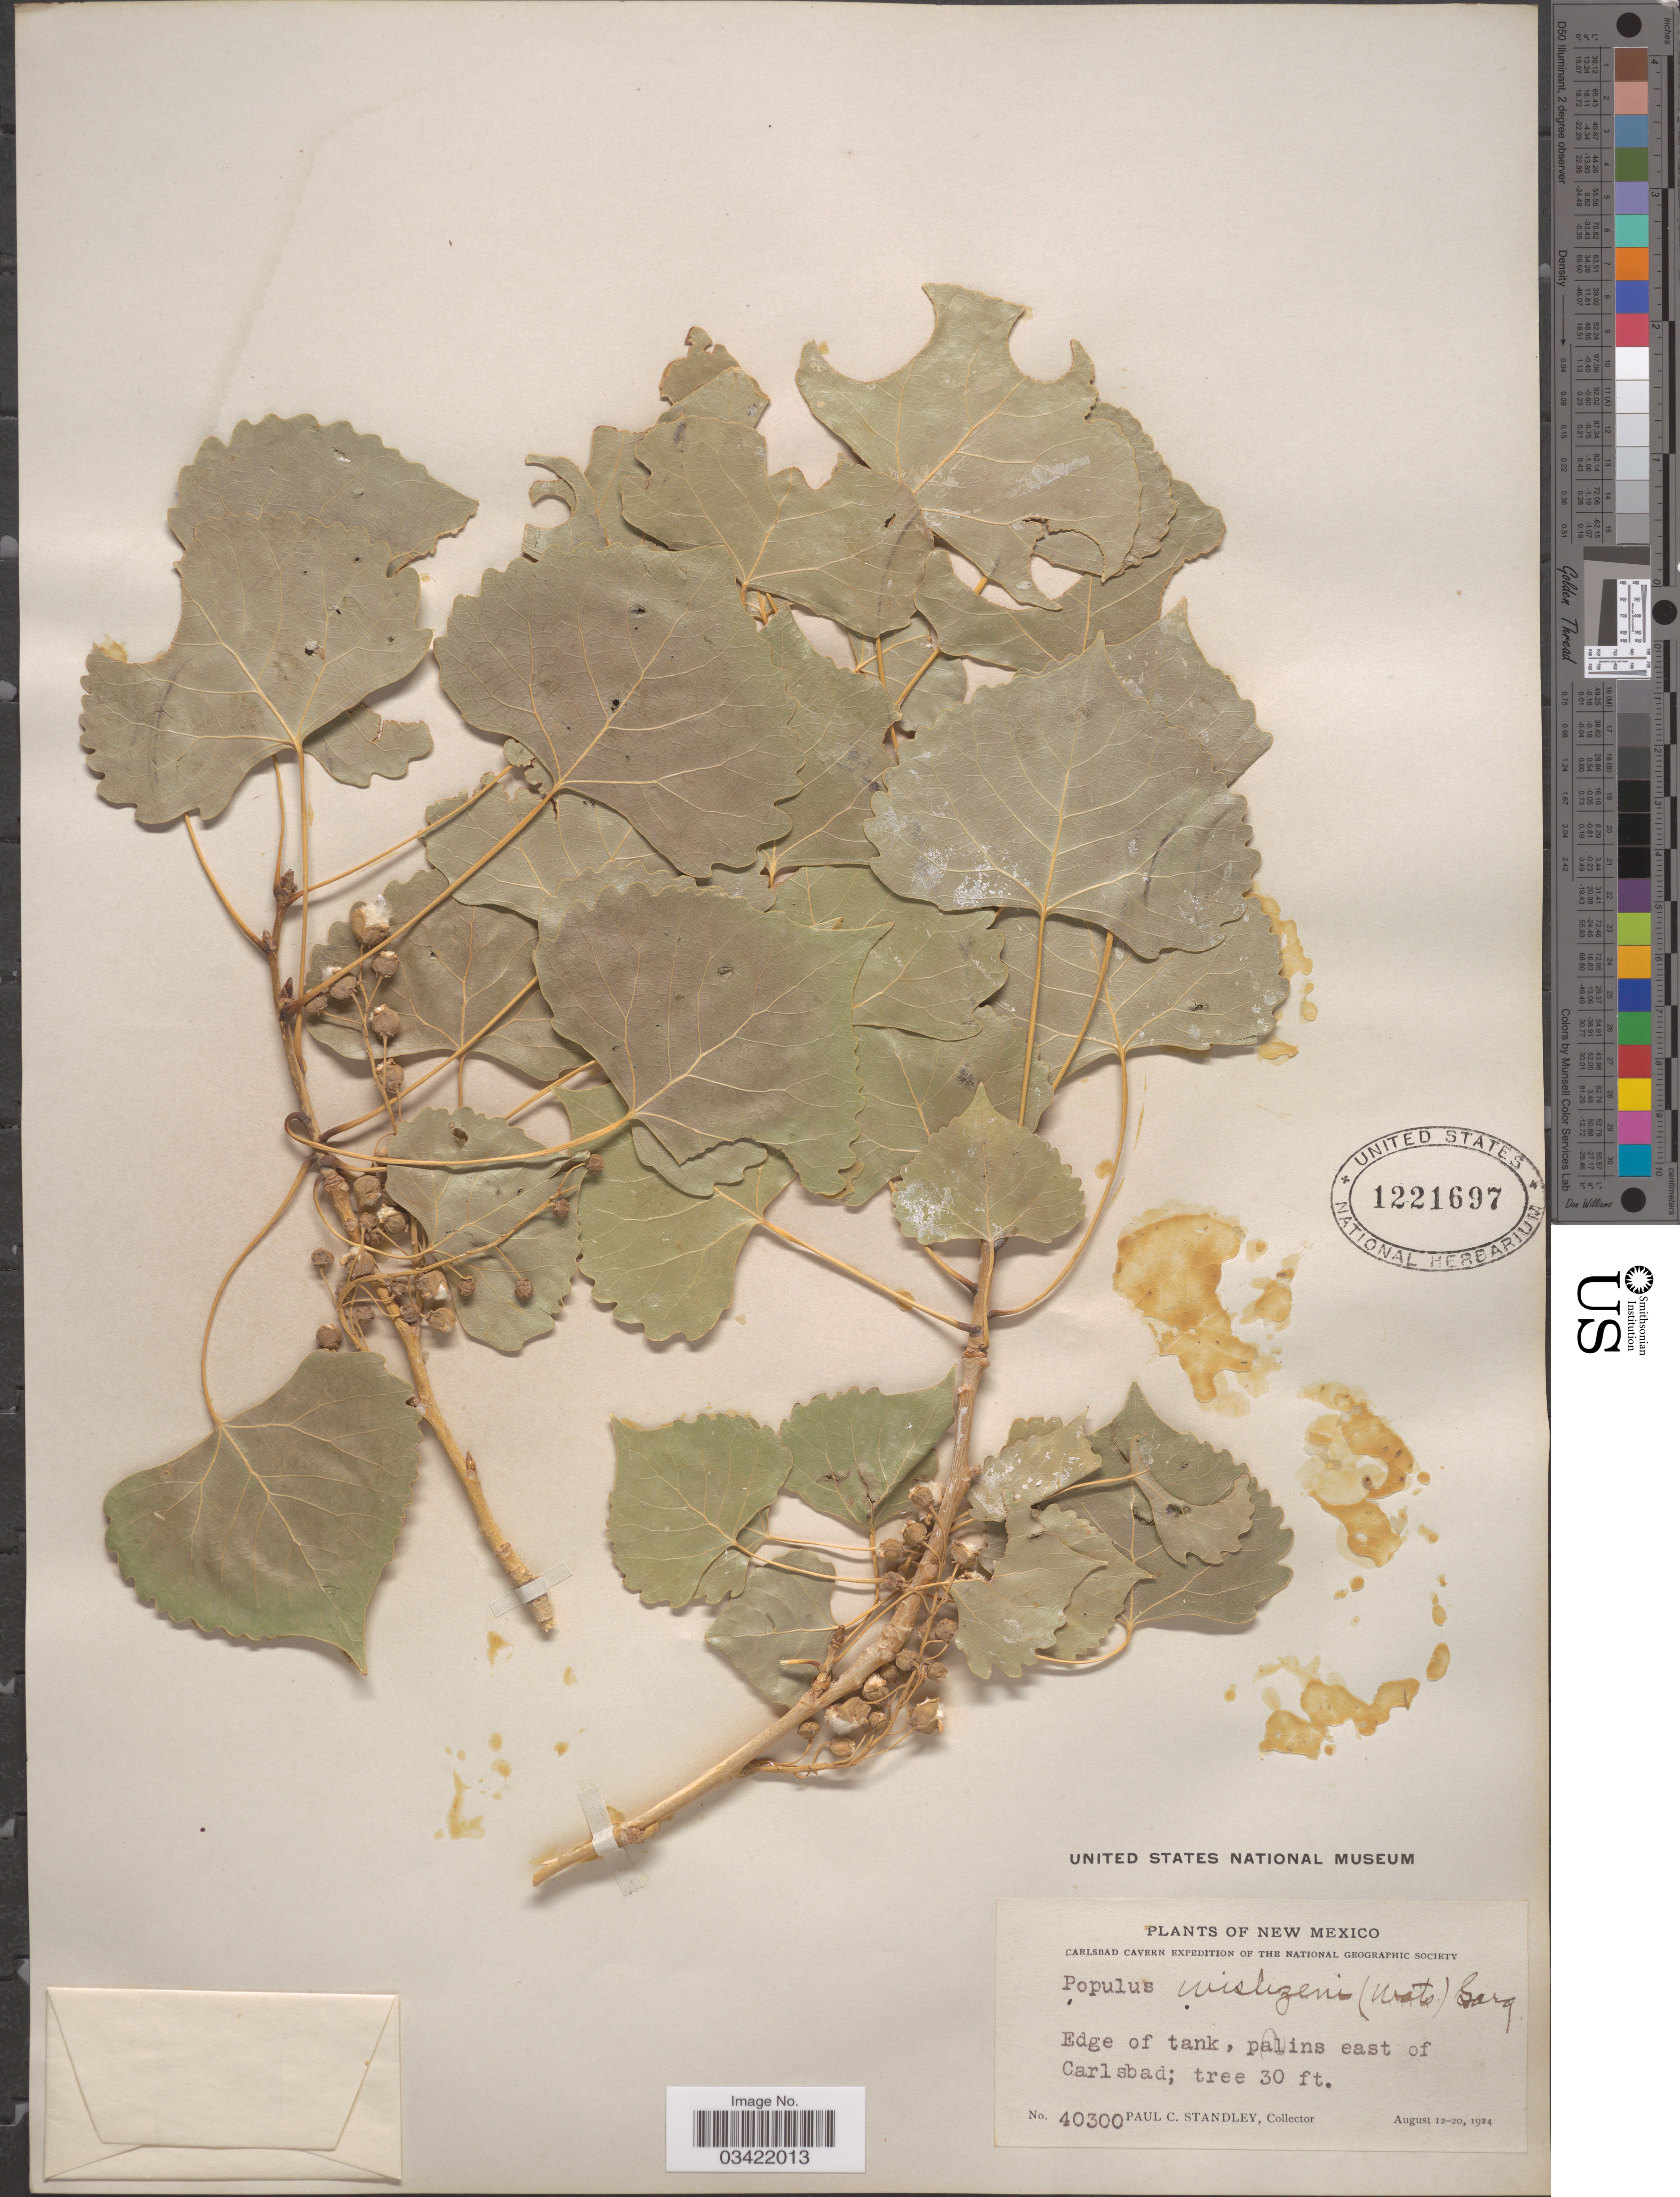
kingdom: Plantae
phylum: Tracheophyta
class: Magnoliopsida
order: Malpighiales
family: Salicaceae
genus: Populus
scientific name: Populus deltoides subsp. wislizeni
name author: (S. Watson) Eckenw.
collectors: P. C. Standley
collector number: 40300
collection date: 1924-08-12/1924-08-20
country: United States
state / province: New Mexico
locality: Edge of tank, plains east of Carlsbad.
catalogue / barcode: US 1221697